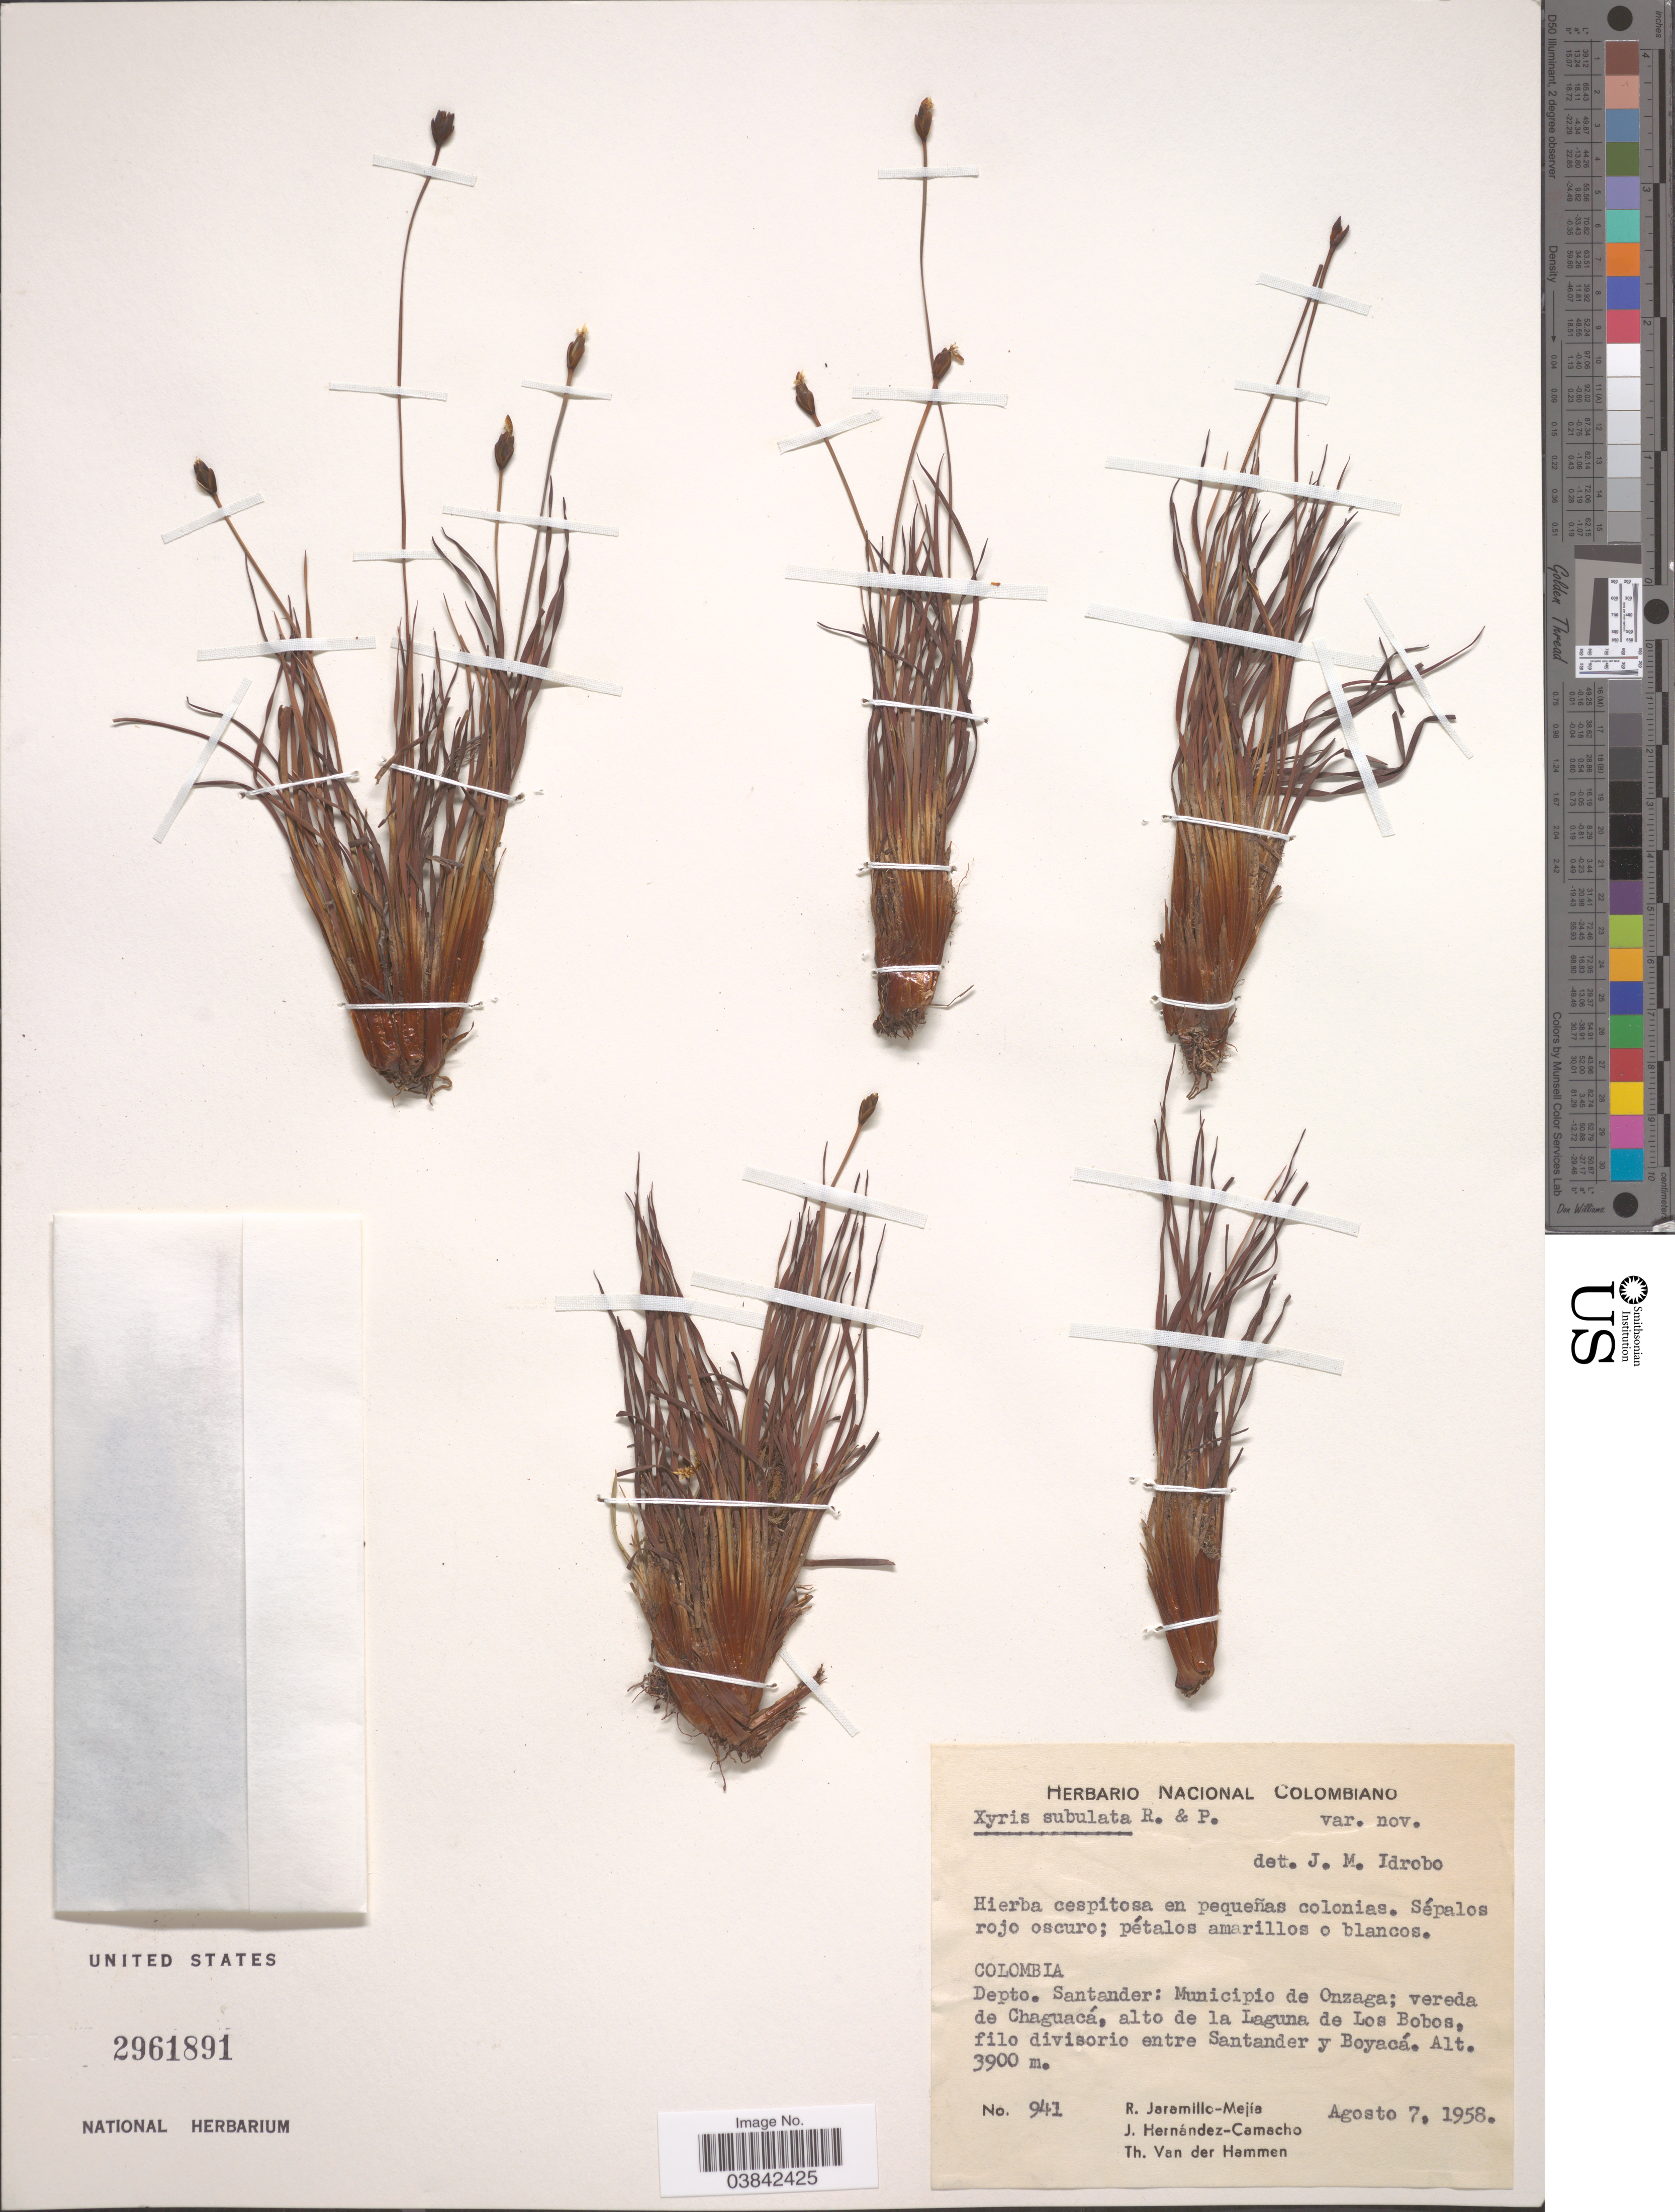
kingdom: Plantae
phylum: Tracheophyta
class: Liliopsida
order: Poales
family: Xyridaceae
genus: Xyris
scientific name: Xyris subulata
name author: Ruiz & Pav.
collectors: R. Jaramillo M., J. Hernández-Camacho & T. Van der Hammen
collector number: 941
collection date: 1958-08-07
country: Colombia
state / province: Santander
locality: Depto. Santander: Municipio de Onzaga; vereda de Chaguacá, alto de la Laguna de Los Bobos, filo divisorio entre Santander y Boyacá.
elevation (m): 3900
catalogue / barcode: US 2961891